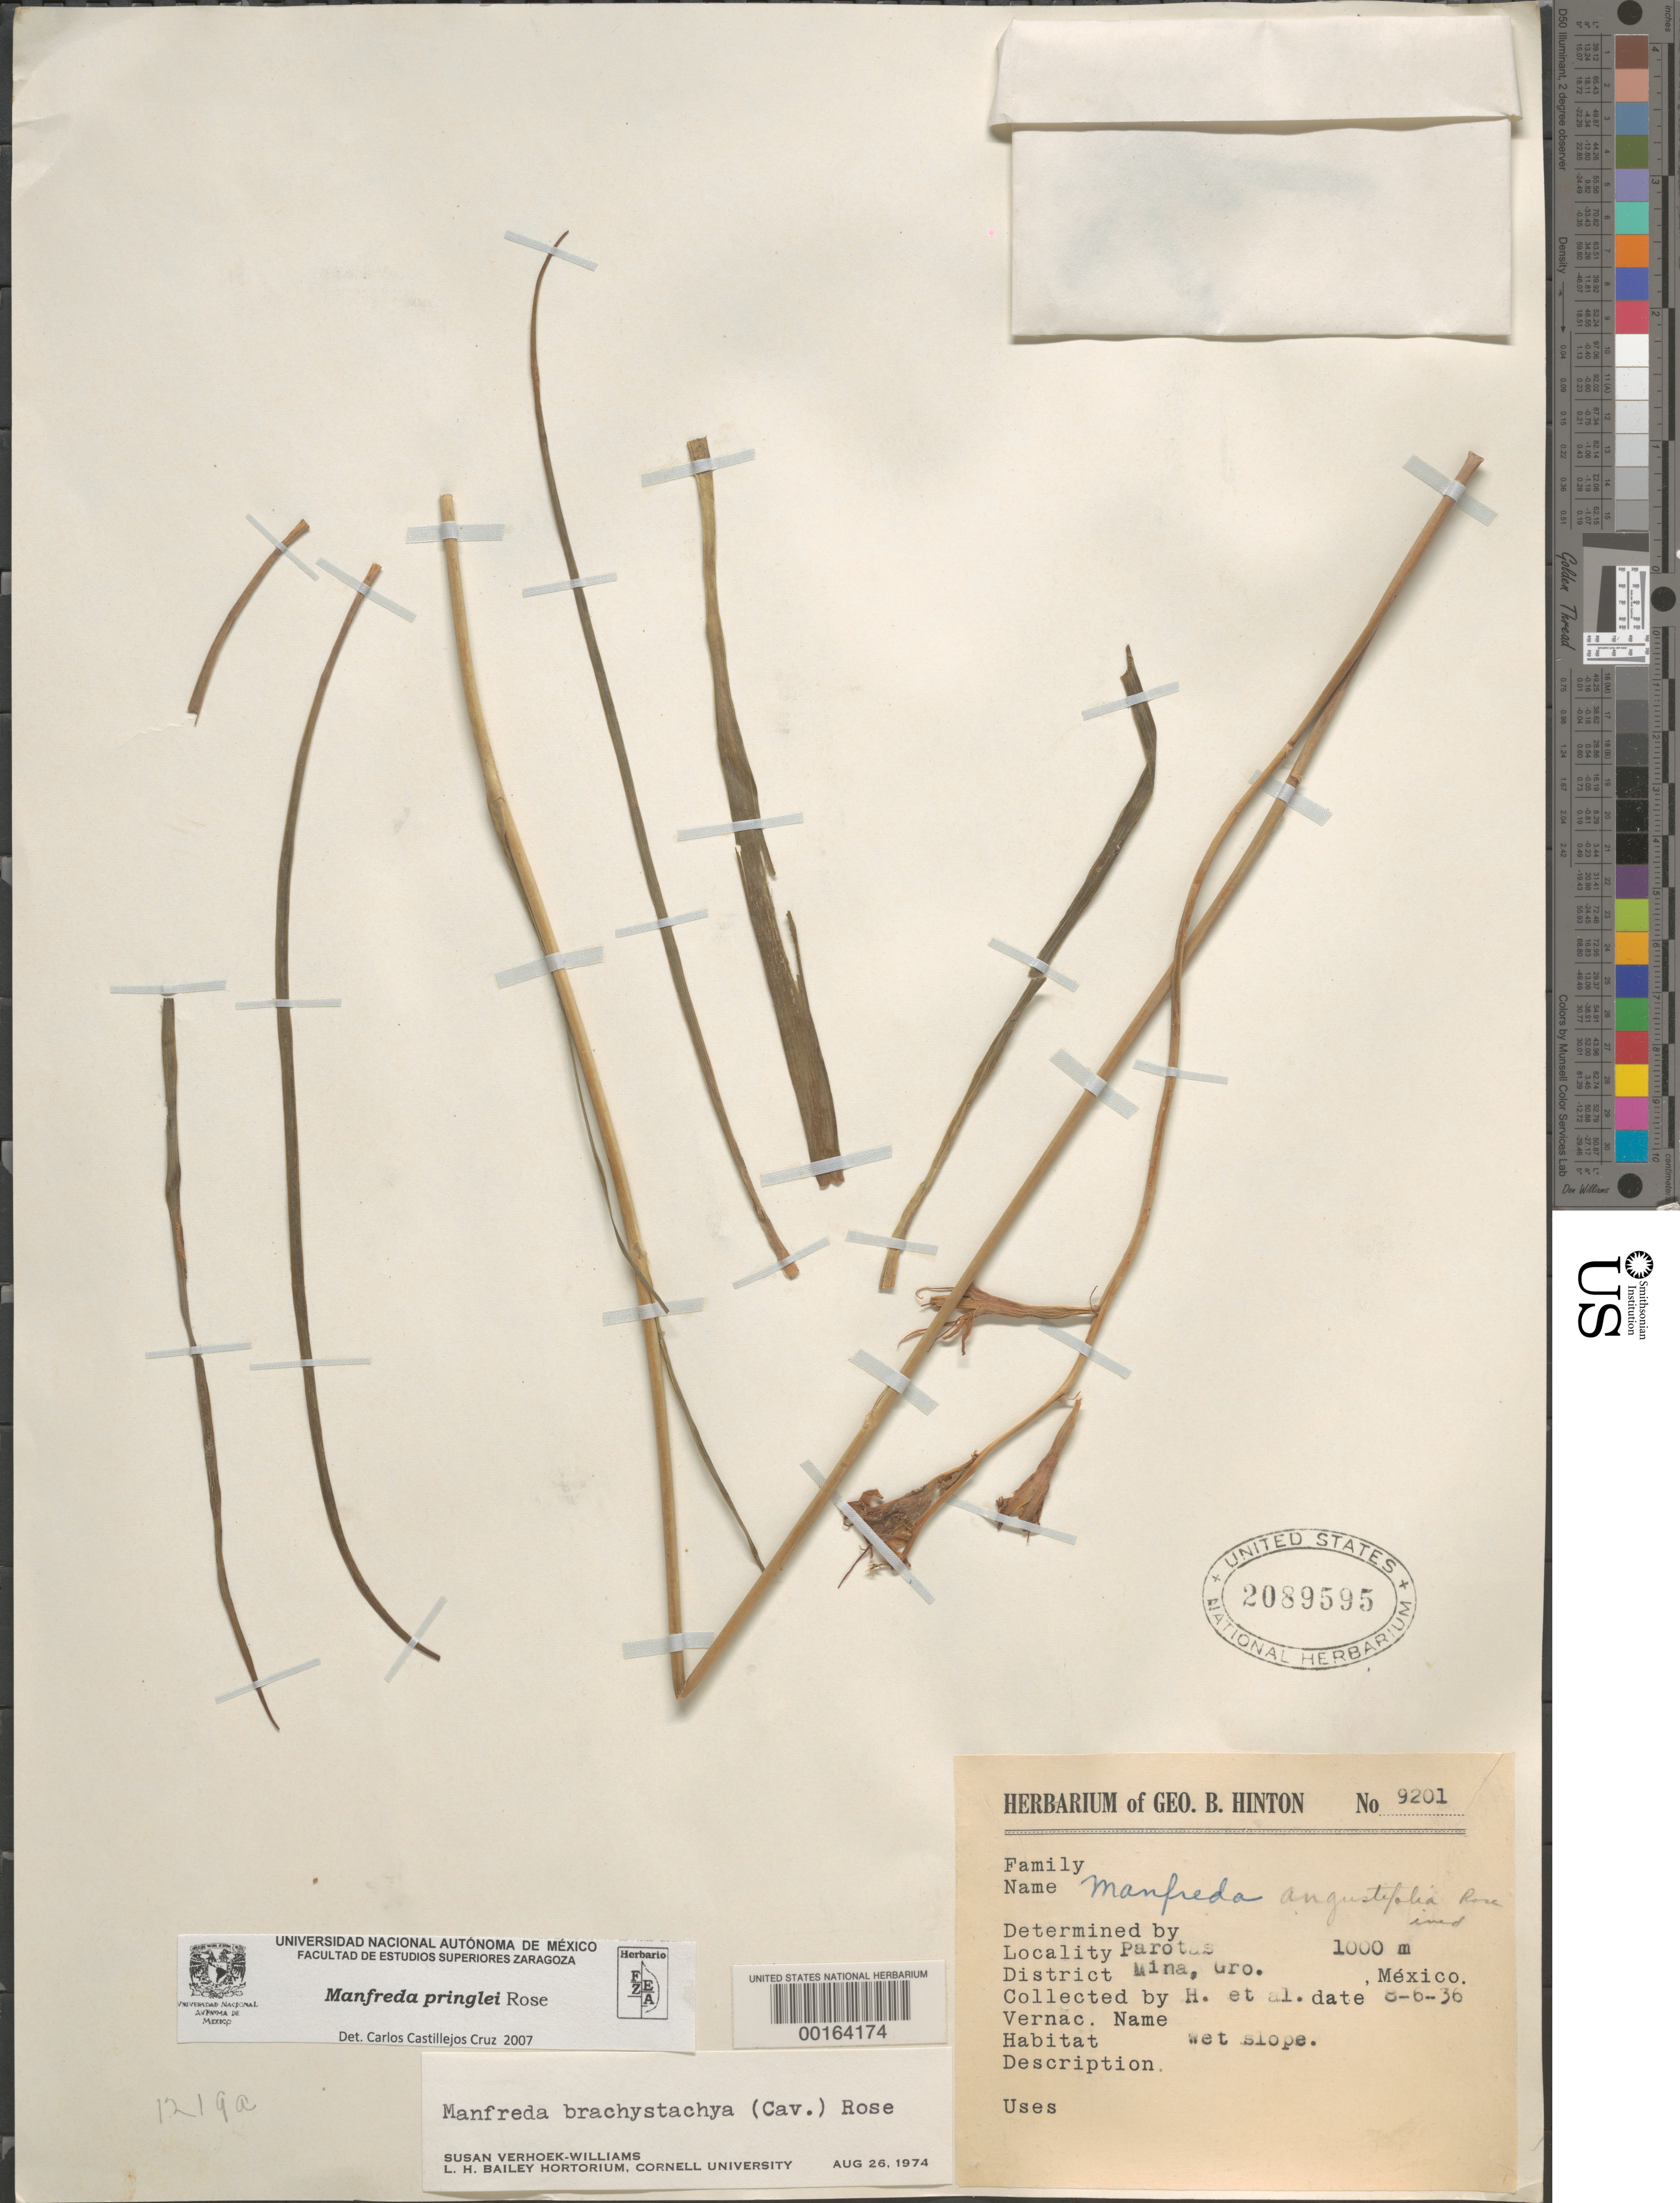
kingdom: Plantae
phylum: Tracheophyta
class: Liliopsida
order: Asparagales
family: Asparagaceae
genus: Manfreda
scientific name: Manfreda pringlei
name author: Rose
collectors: G. B. Hinton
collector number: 9201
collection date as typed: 06 Aug 1936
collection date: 1936-08-06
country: Mexico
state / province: Guerrero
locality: Mina mun. (?), Parotas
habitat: Wet slope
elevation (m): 1000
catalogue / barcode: US 2089595